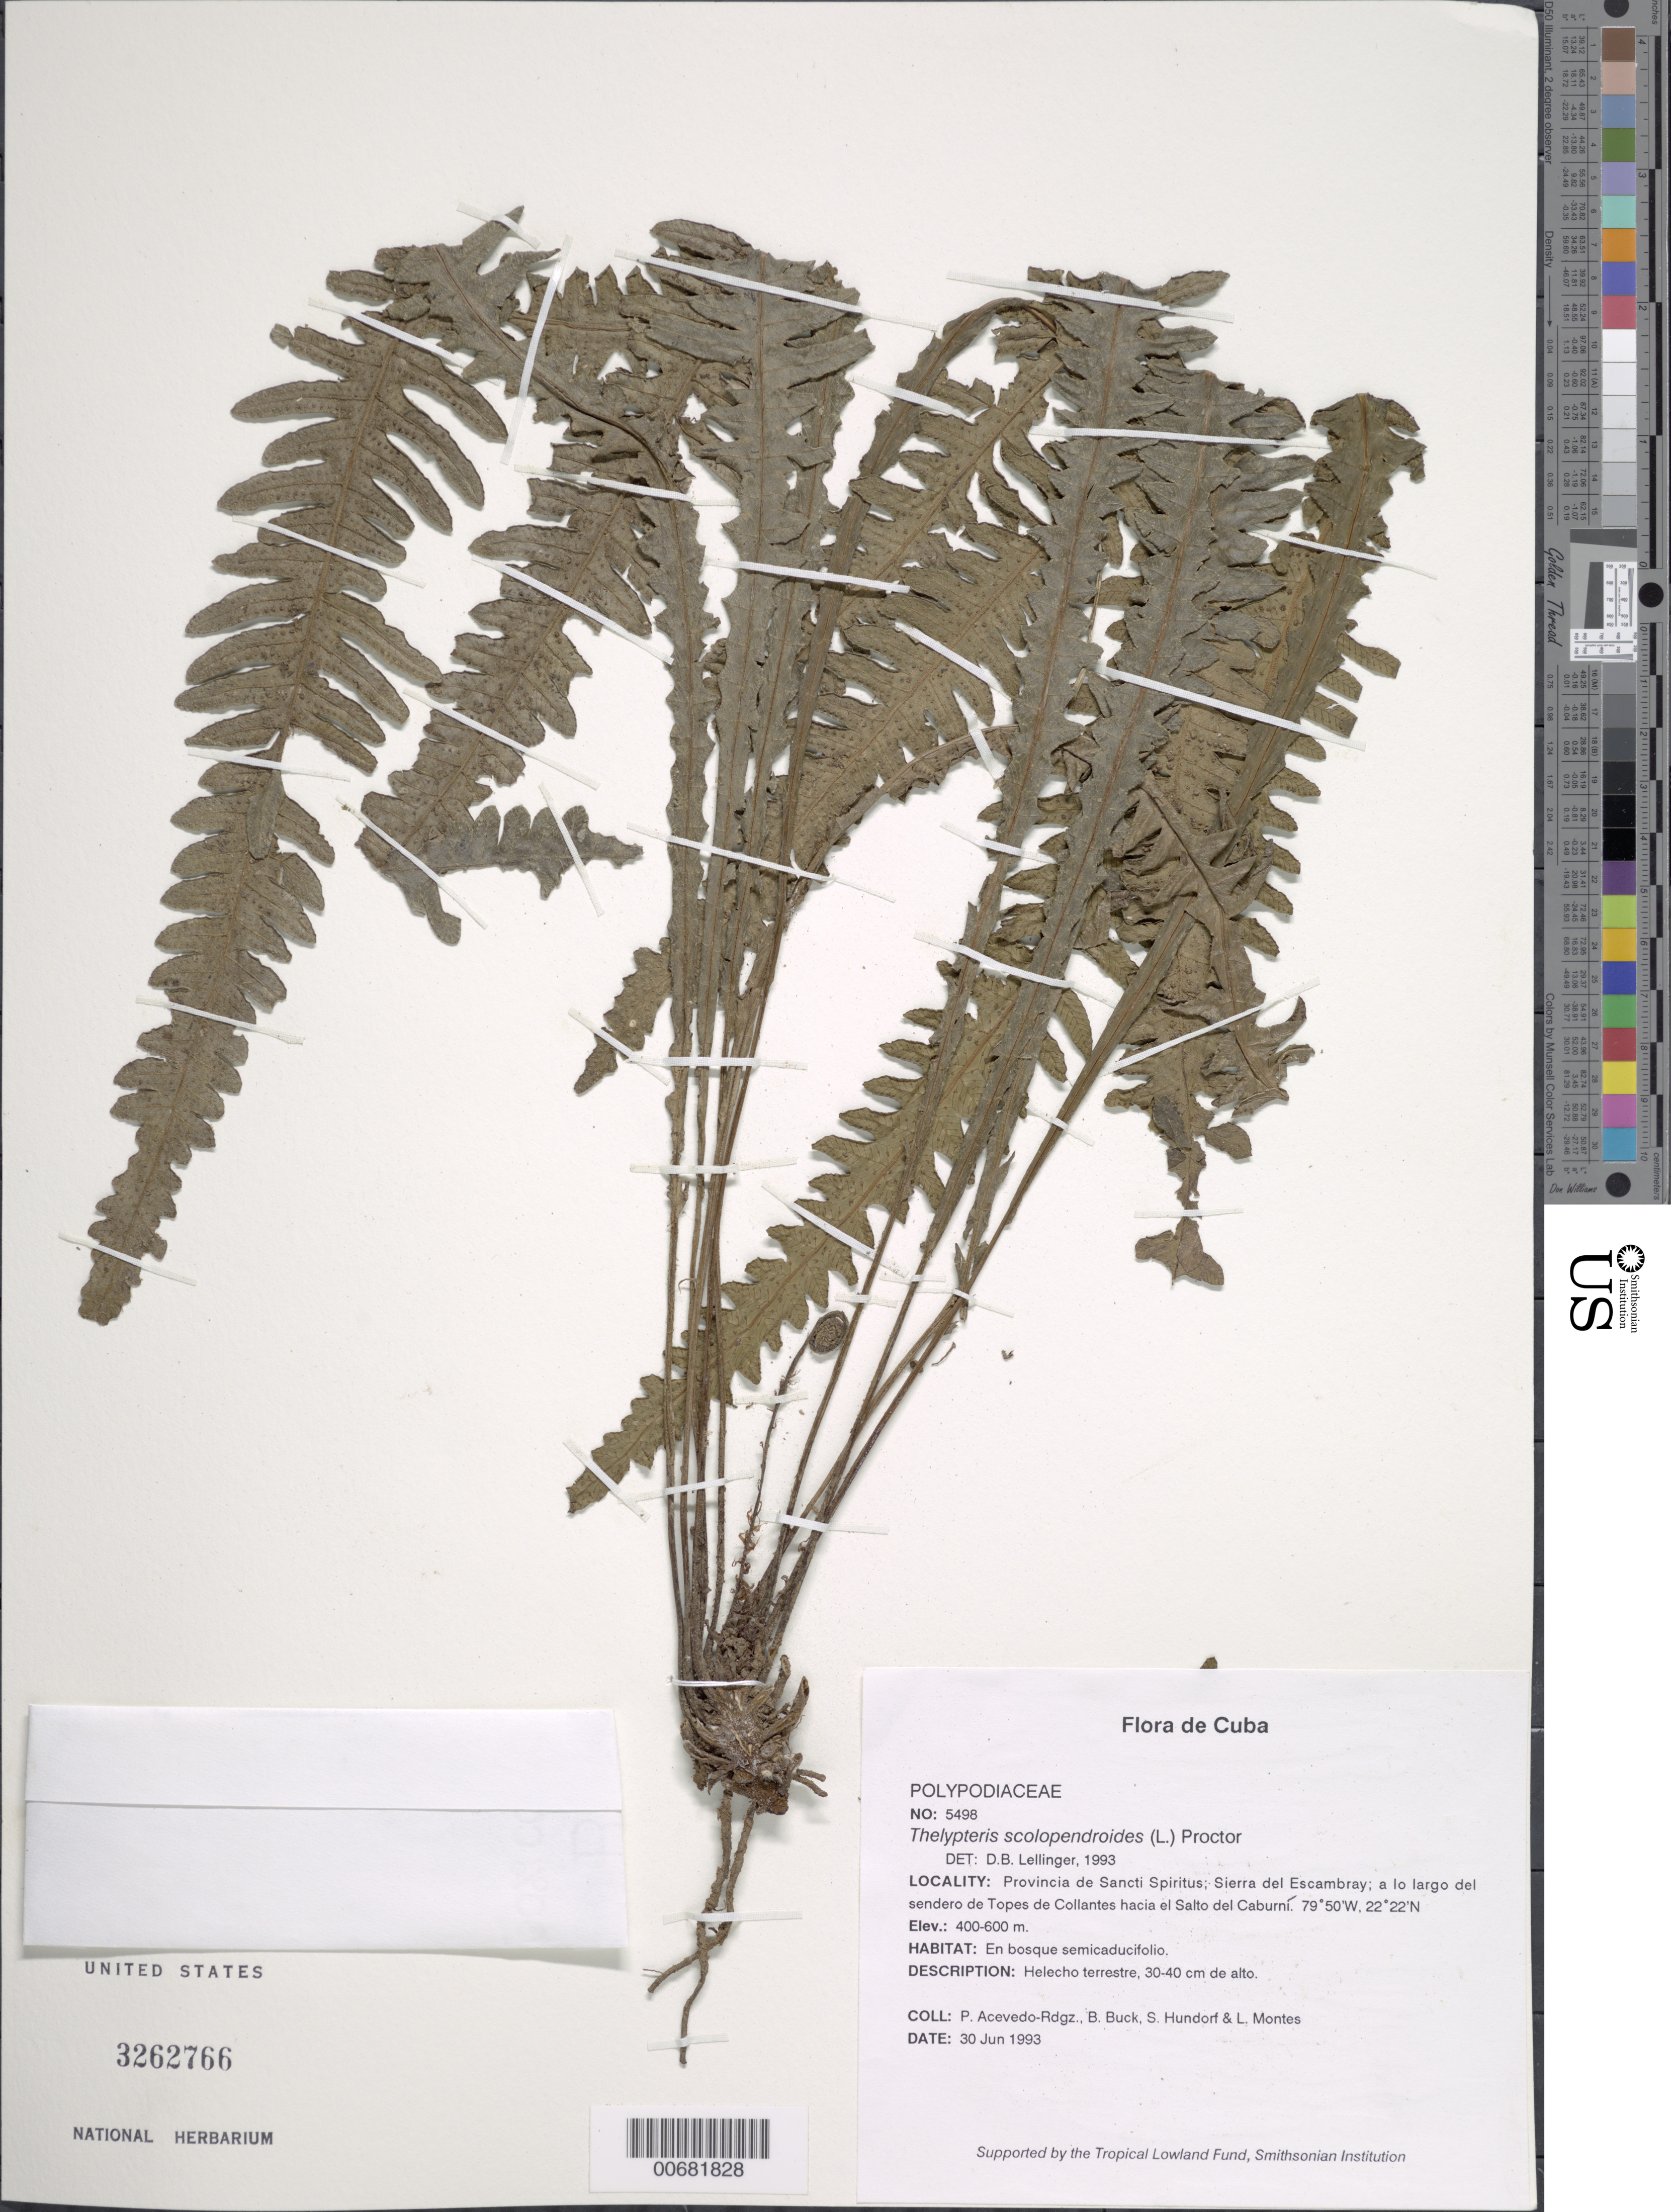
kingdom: Plantae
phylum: Tracheophyta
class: Polypodiopsida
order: Polypodiales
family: Thelypteridaceae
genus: Goniopteris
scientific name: Goniopteris scolopendrioides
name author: (L.) C. Presl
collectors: P. Acevedo-Rodr., B. Buck, S. Hundorf & L. Montes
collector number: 5498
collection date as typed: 30 Jun 1993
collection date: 1993-06-30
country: Cuba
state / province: Sancti Spiritus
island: Cuba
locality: Sierra del Escambray; a lo largo del sendero de Topes de Collantes hacia el Salto del Caburni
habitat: En bosque semicaducifolio.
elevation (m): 400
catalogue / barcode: US 3262766